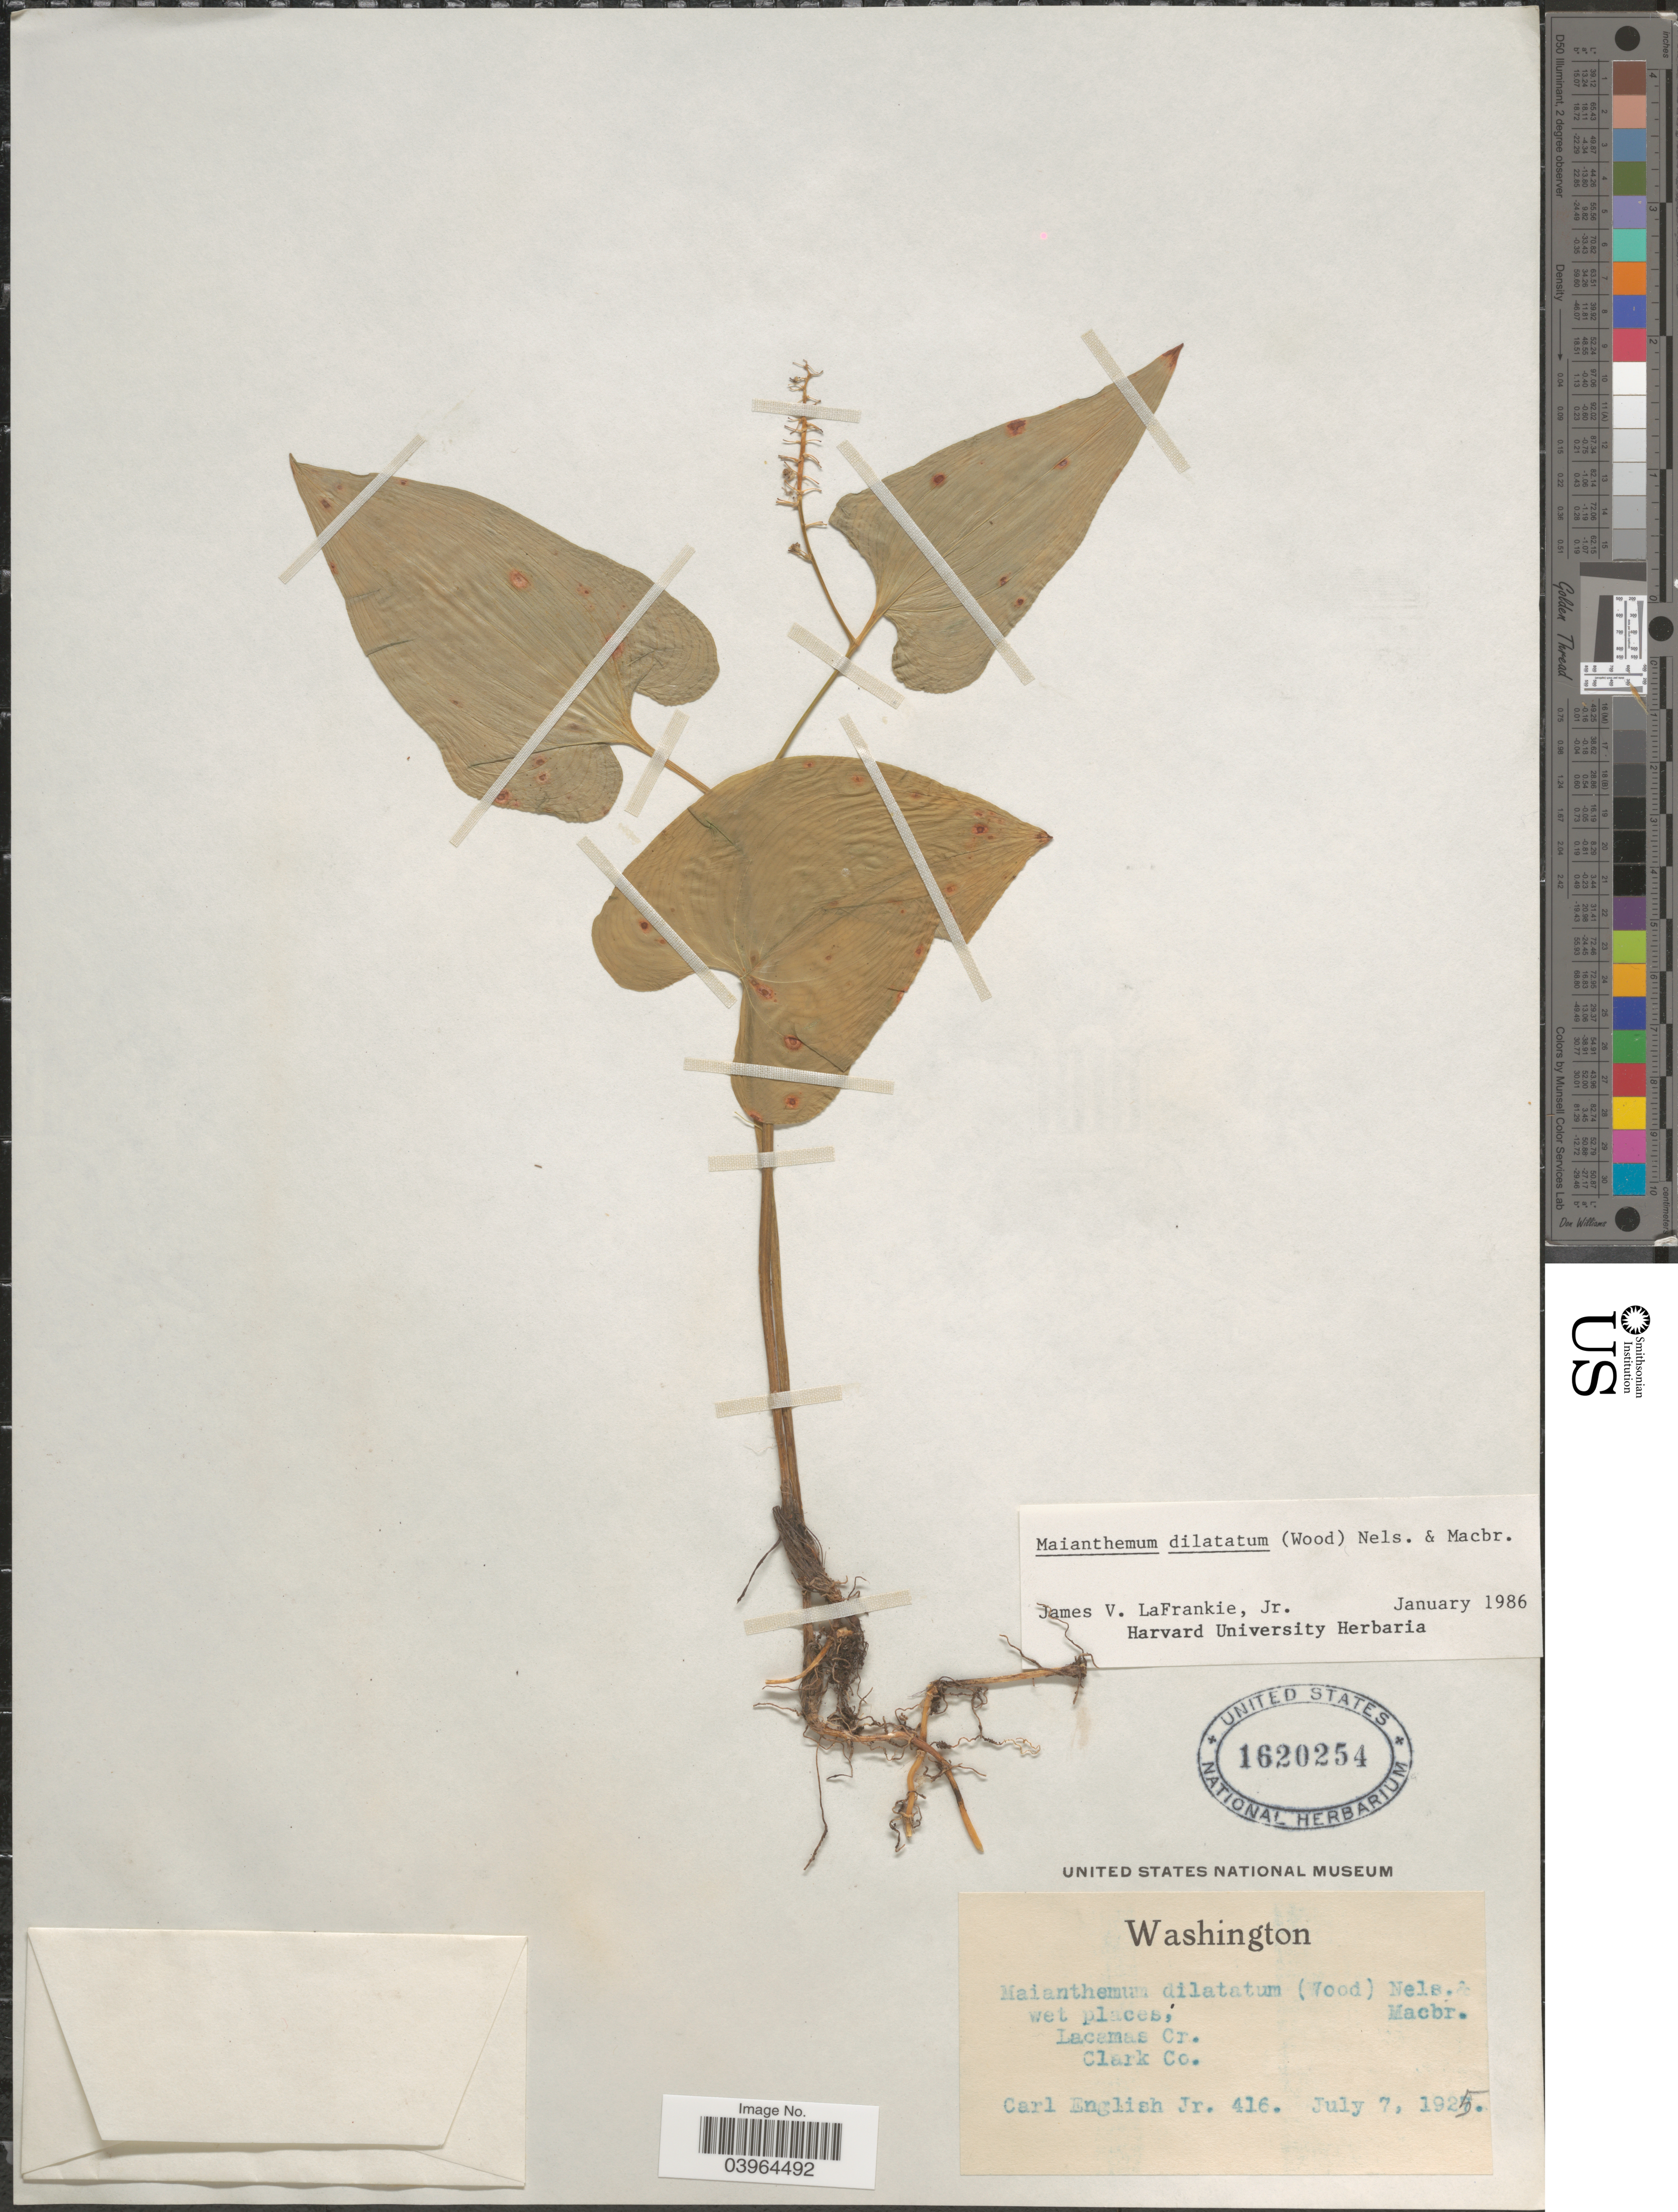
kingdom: Plantae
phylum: Tracheophyta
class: Liliopsida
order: Asparagales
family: Asparagaceae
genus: Maianthemum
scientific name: Maianthemum dilatatum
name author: (Alph. Wood) A. Nelson & J.F. Macbr.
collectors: C. English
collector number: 416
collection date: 1925-07-07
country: United States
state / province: Washington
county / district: Clark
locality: Lacamas Cr. Clark Co.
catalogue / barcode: US 1620254